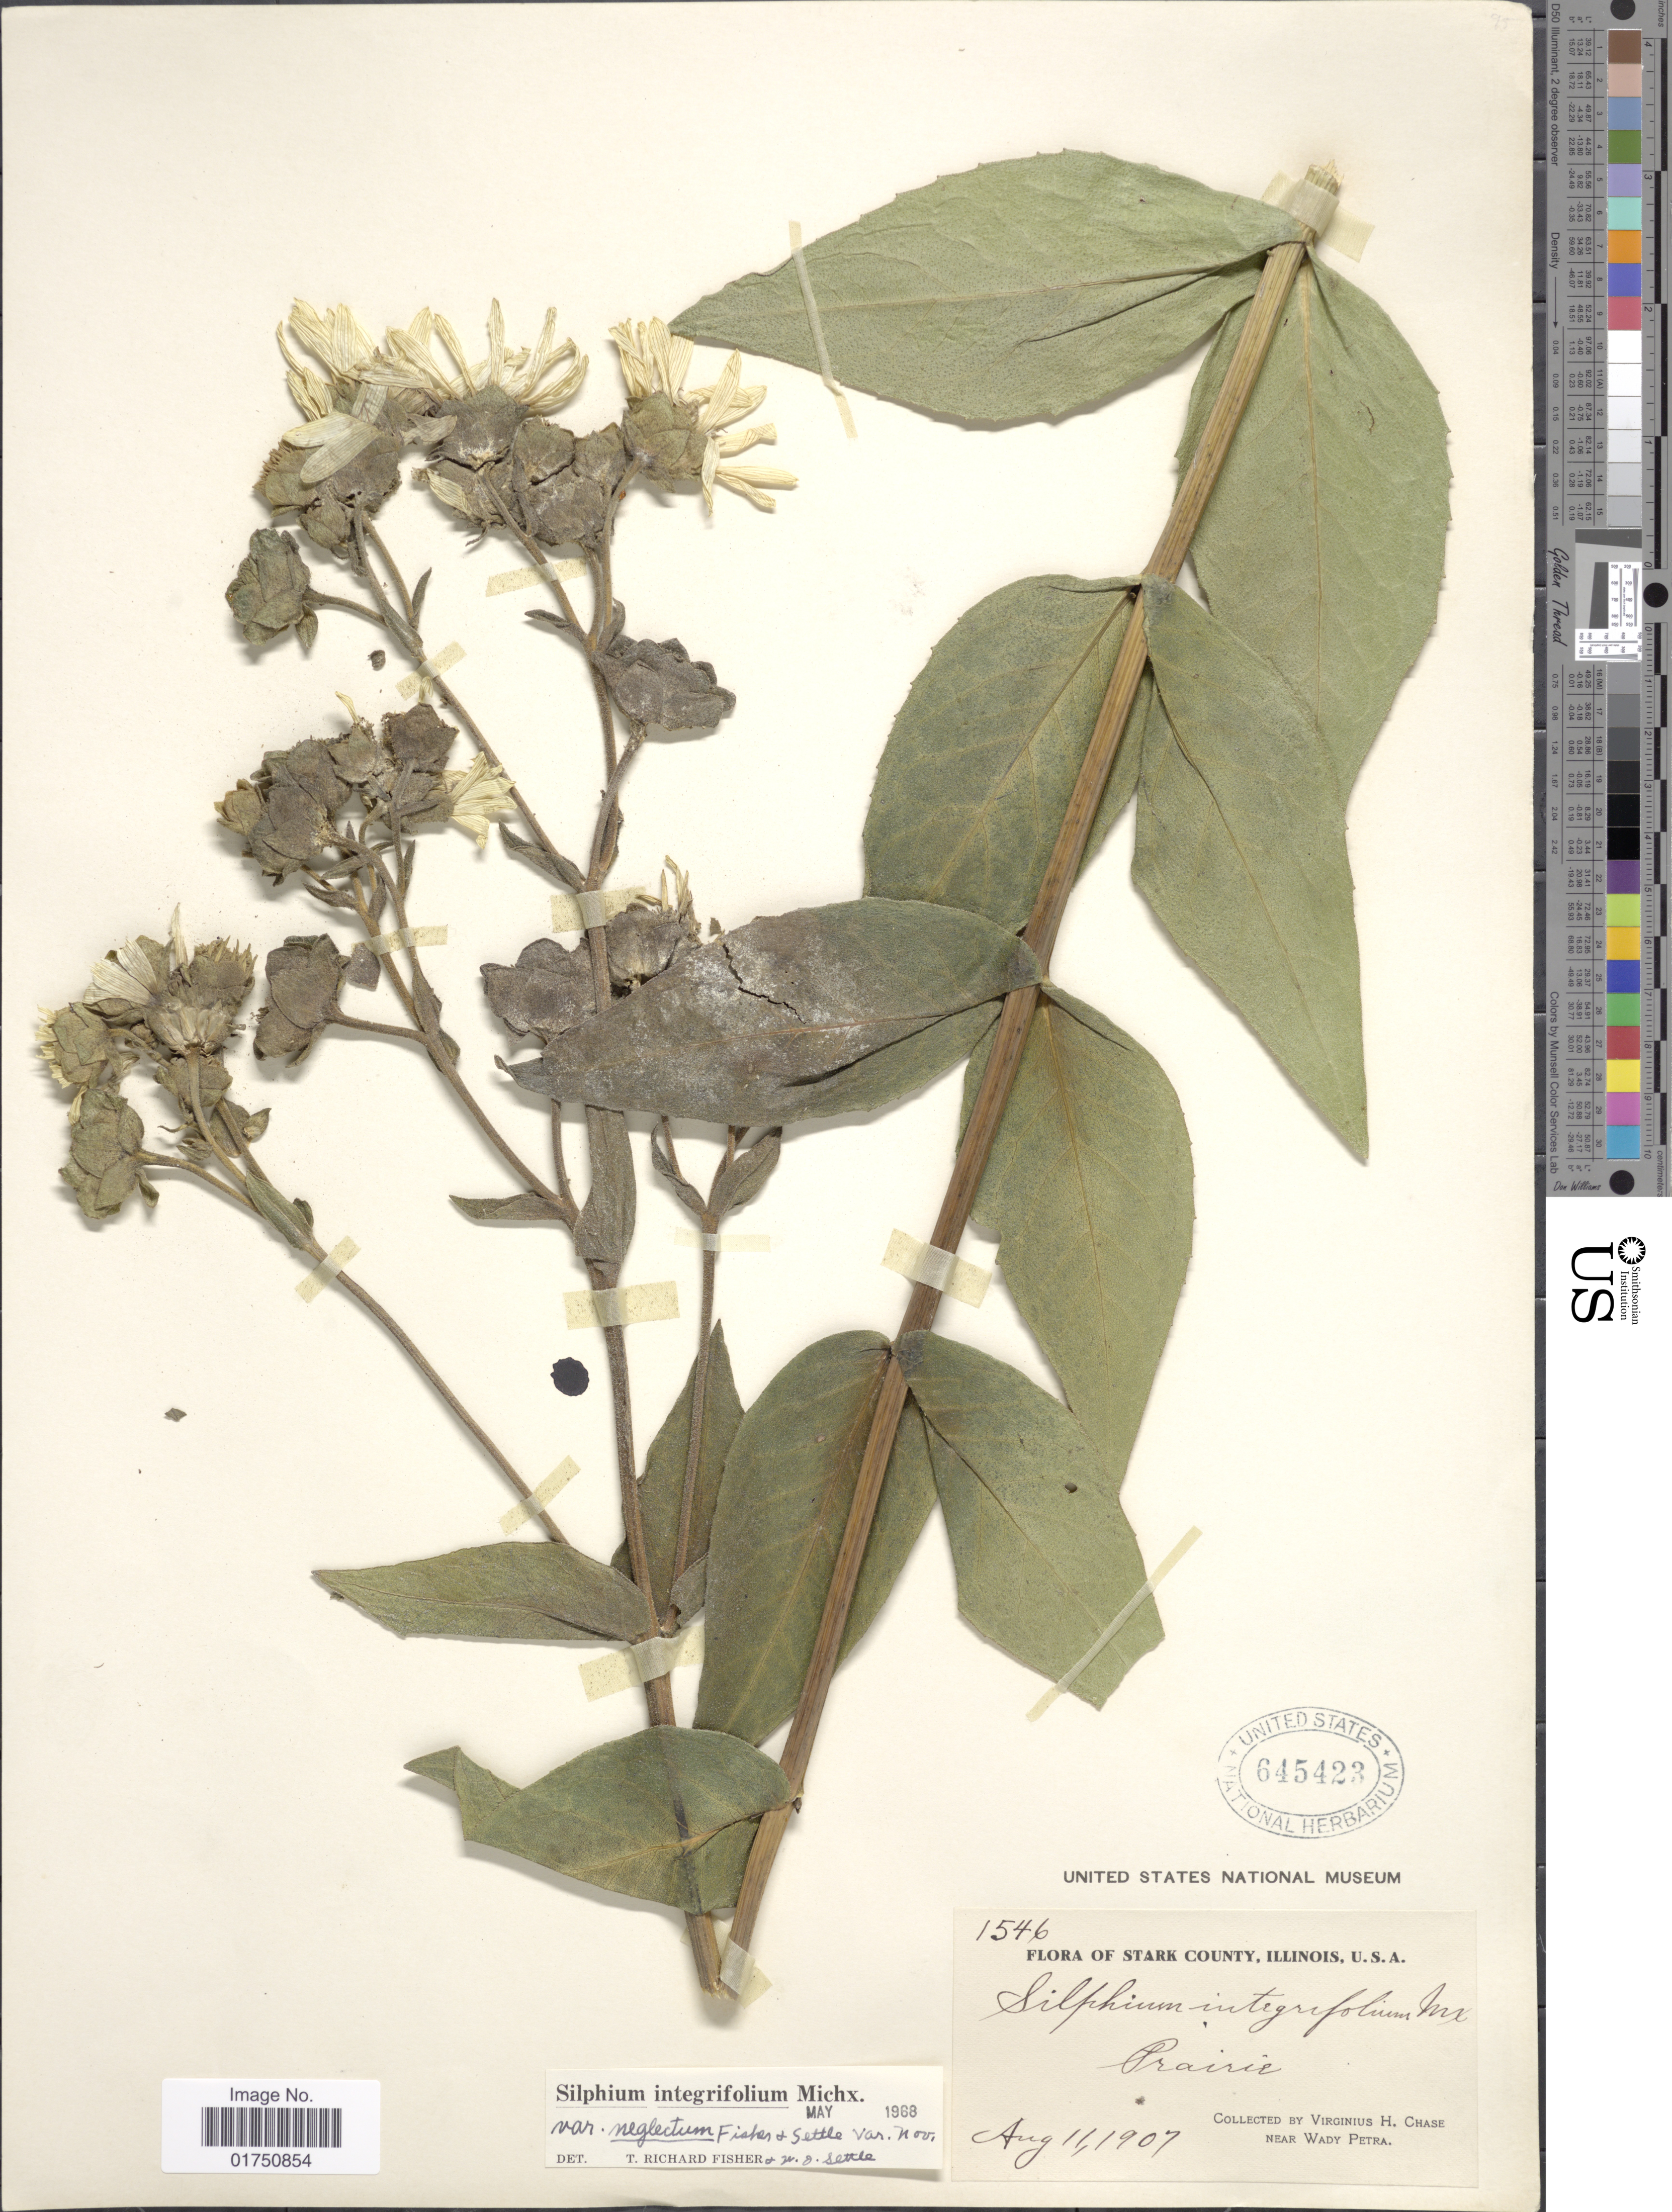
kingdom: Plantae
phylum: Tracheophyta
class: Magnoliopsida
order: Asterales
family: Asteraceae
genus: Silphium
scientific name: Silphium integrifolium var. neglectum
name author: Settle & T.R. Fisher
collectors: V. H. Chase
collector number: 1546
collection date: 1907-08-11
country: United States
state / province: Illinois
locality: Stark County, Illinois, U.S.A. Prairie. Near Wady Petra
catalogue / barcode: US 645423